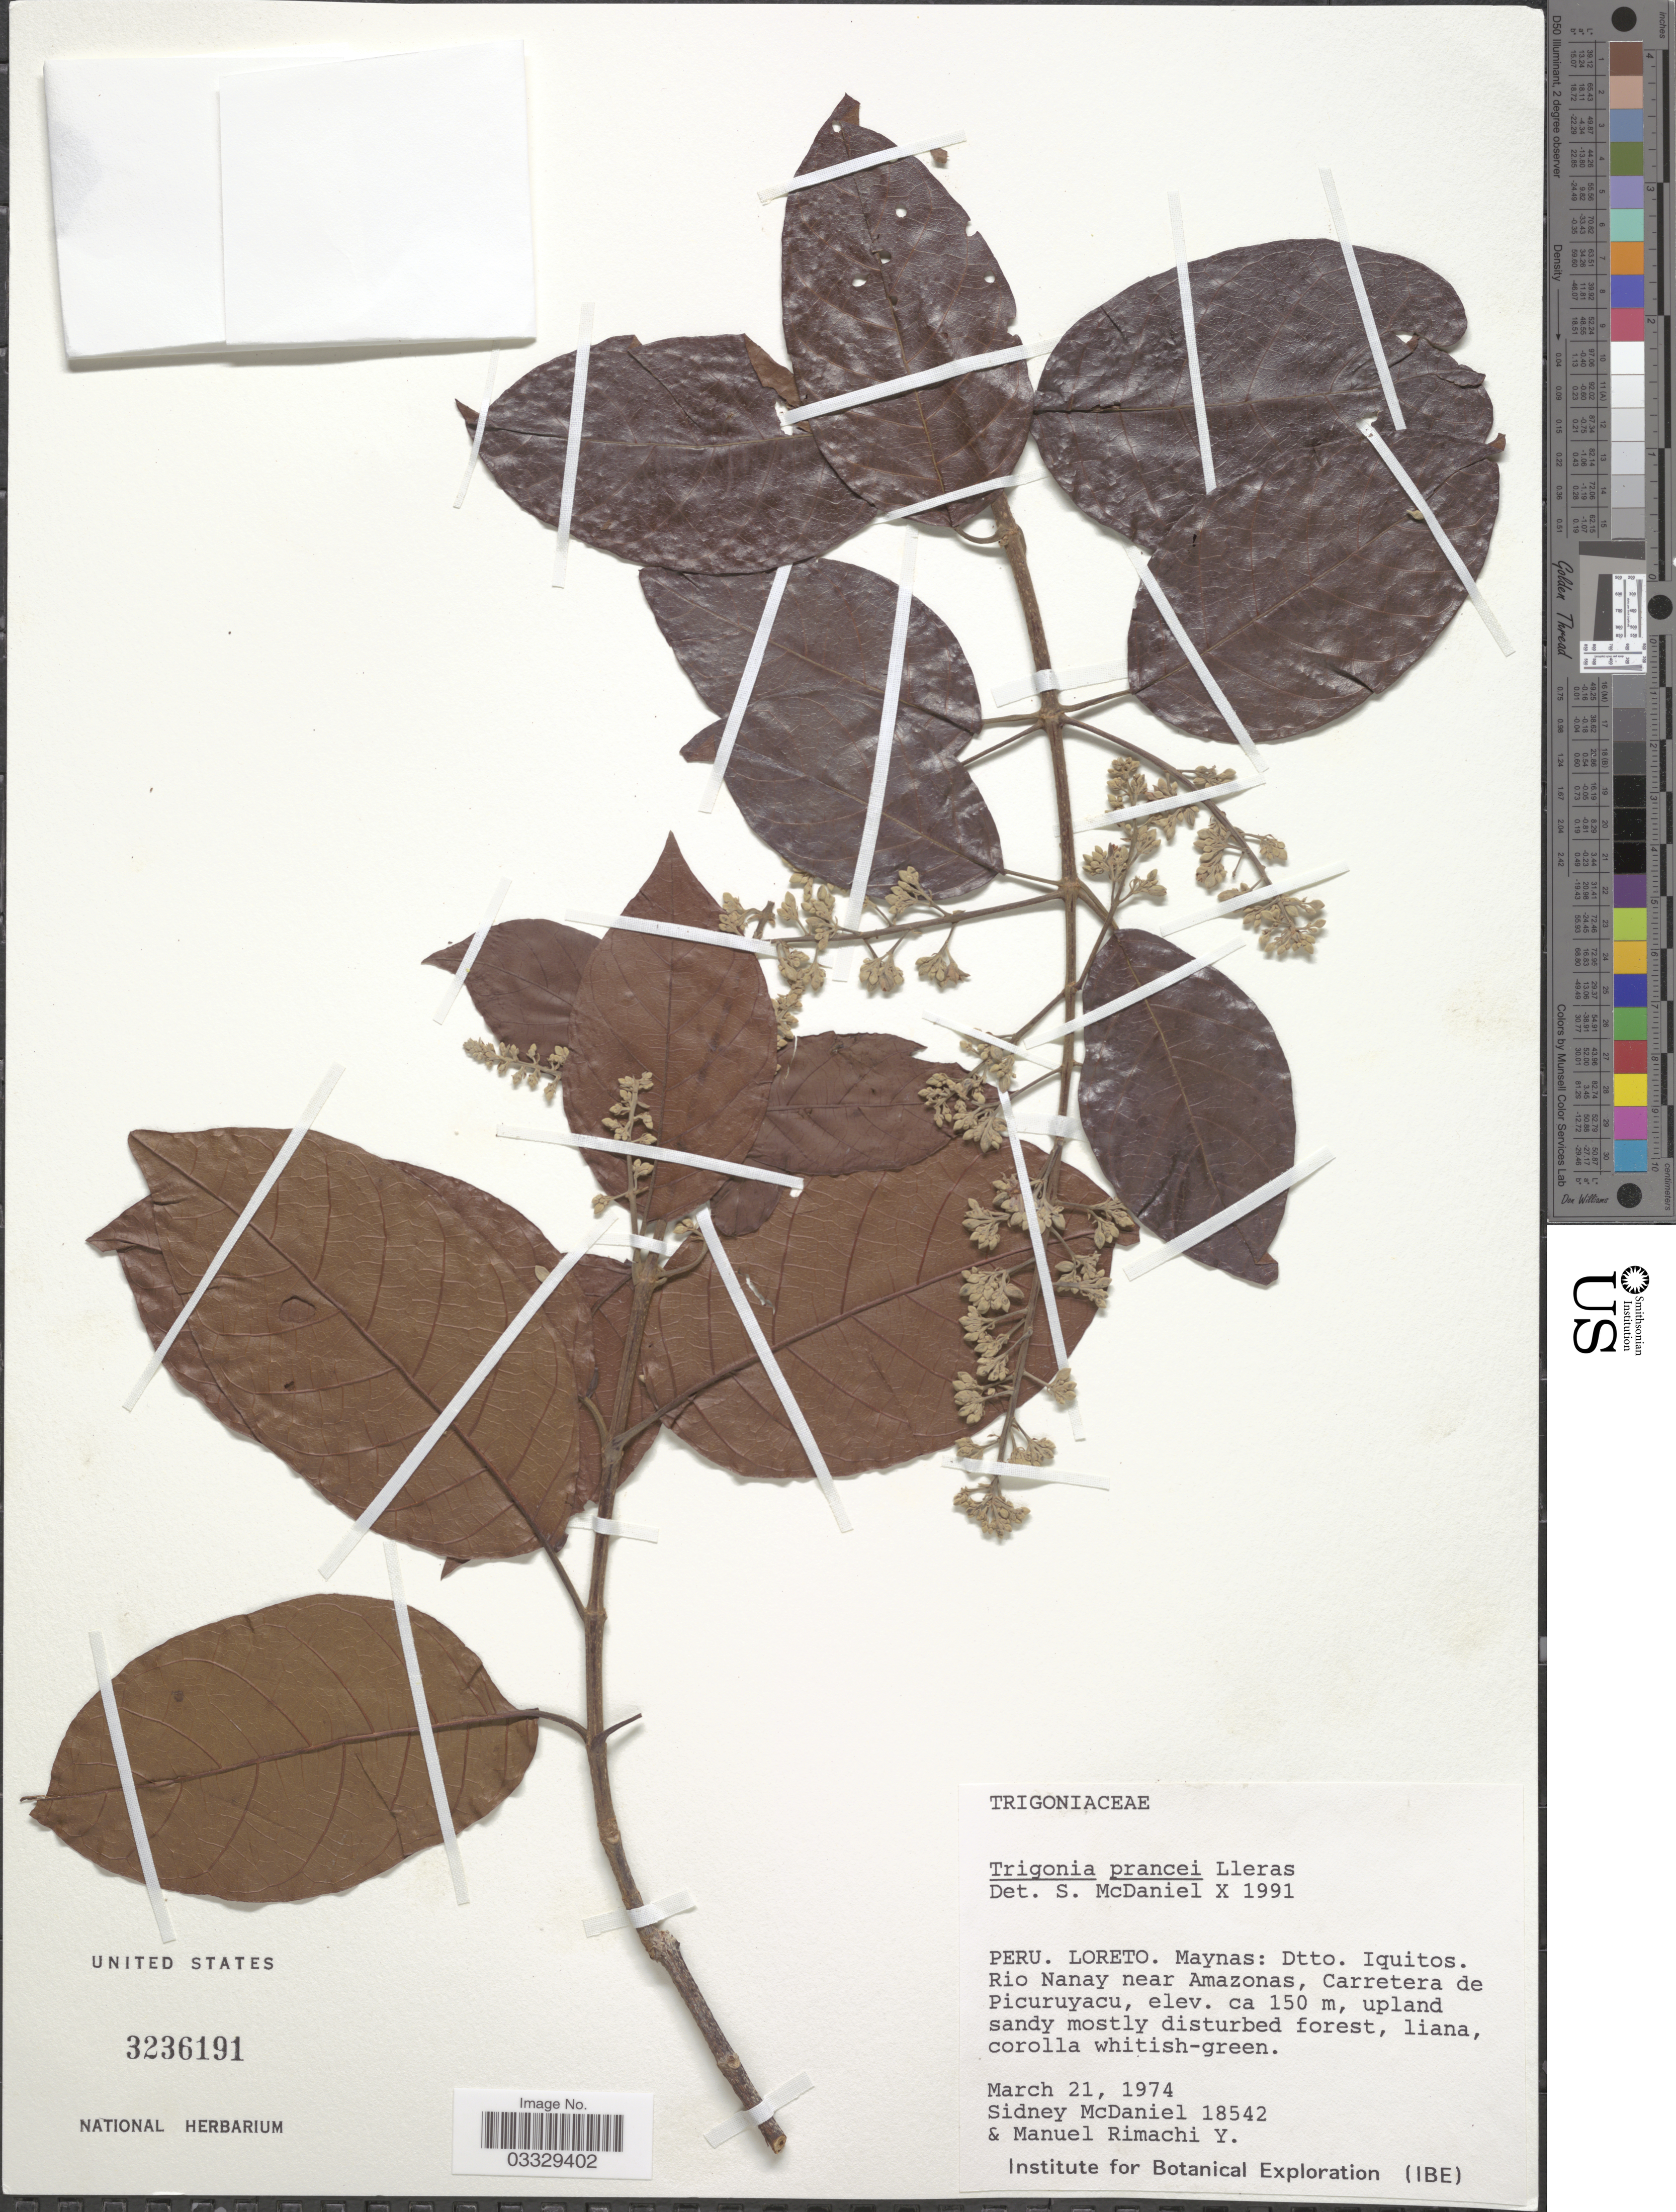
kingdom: Plantae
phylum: Tracheophyta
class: Magnoliopsida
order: Malpighiales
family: Trigoniaceae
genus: Trigonia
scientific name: Trigonia prancei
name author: Lleras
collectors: S. McDaniel & M. Rimachi Y.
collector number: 18542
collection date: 1974-03-21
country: Peru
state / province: Loreto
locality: Maynas. Dtto. Iquitos. Rio Nanay near Amazonas, Carretera de Picuruyacu.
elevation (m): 150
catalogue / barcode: US 3236191